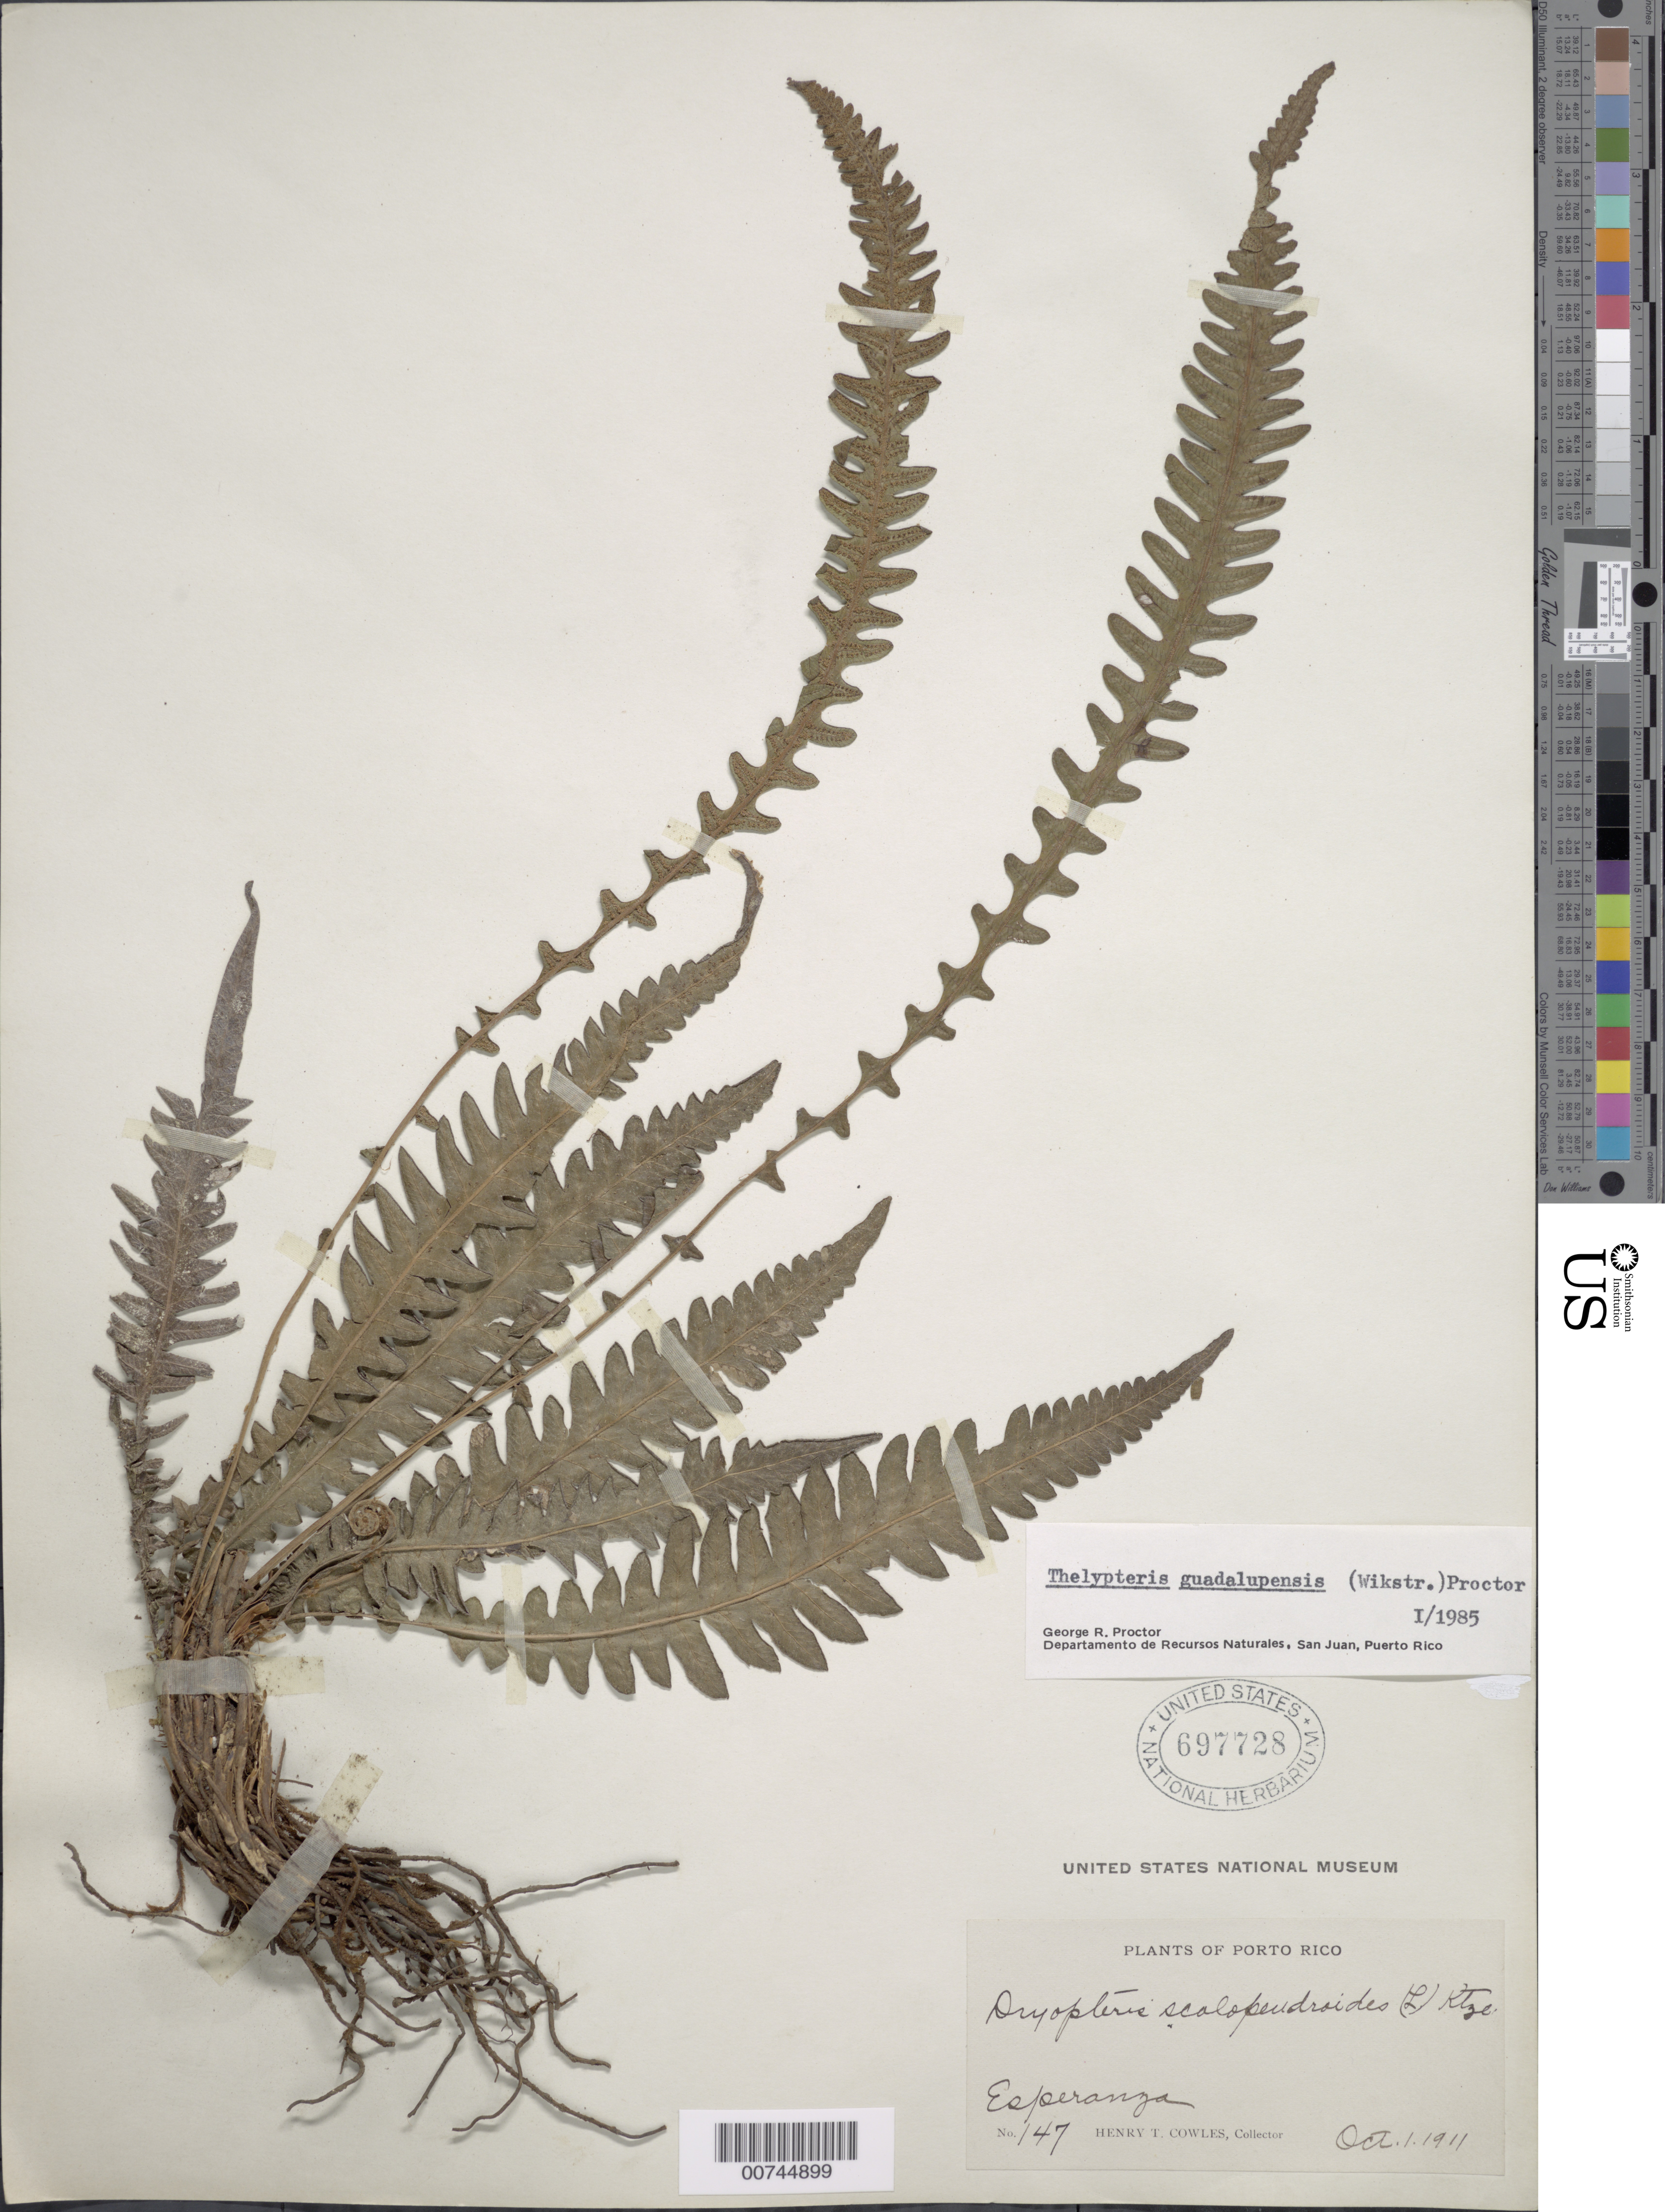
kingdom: Plantae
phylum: Tracheophyta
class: Polypodiopsida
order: Polypodiales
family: Thelypteridaceae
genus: Goniopteris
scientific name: Goniopteris guadelupensis (Wikstr.) comb. nov., ined 2015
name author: (Wikstr.)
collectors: H. Cowles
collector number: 147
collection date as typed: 01 Oct 1911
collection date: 1911-10-01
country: Puerto Rico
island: Vieques I.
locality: Esperanza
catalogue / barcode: US 697728